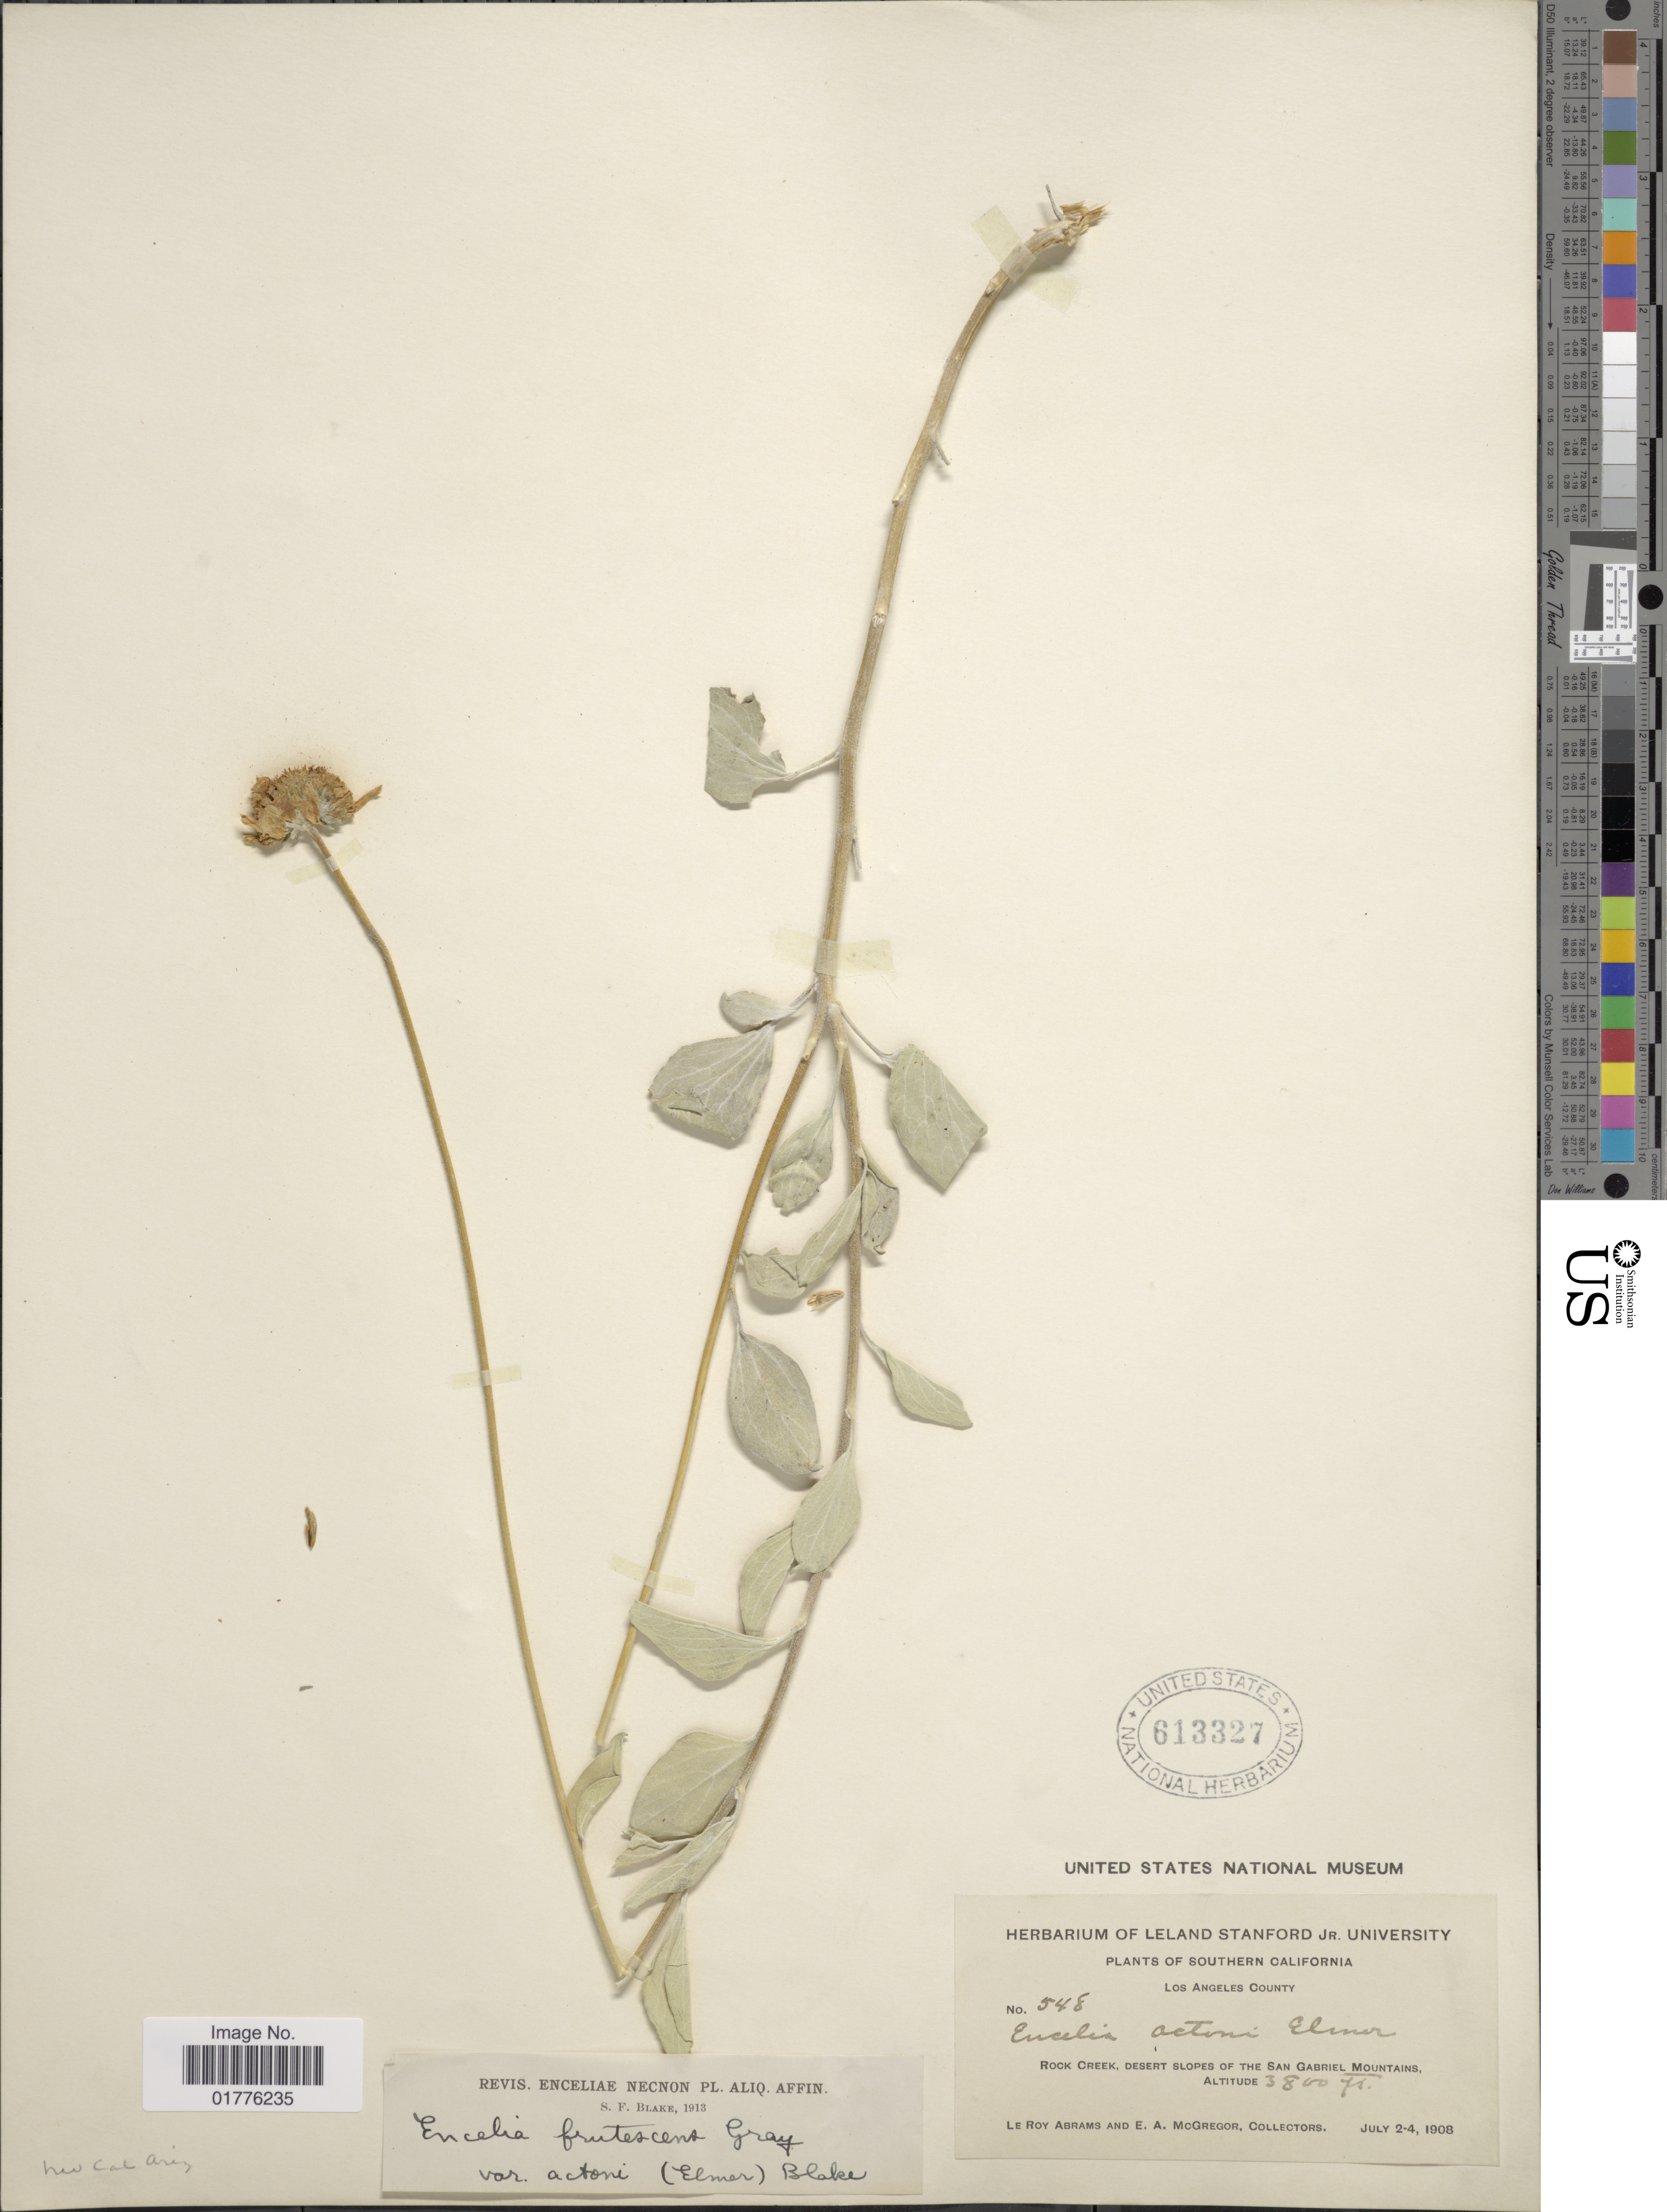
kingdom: Plantae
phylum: Tracheophyta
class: Magnoliopsida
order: Asterales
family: Asteraceae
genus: Encelia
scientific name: Encelia frutescens var. actonii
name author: (Elmer) S.F. Blake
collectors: L. Abrams & E. A. McGregor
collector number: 548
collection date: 1908-07-02/1908-07-04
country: United States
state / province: California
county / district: Los Angeles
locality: Southern California, Los Angeles County, Rock Creek, Desert Slopes of the San Gabriel Mountains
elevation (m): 1158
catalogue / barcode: US 613327